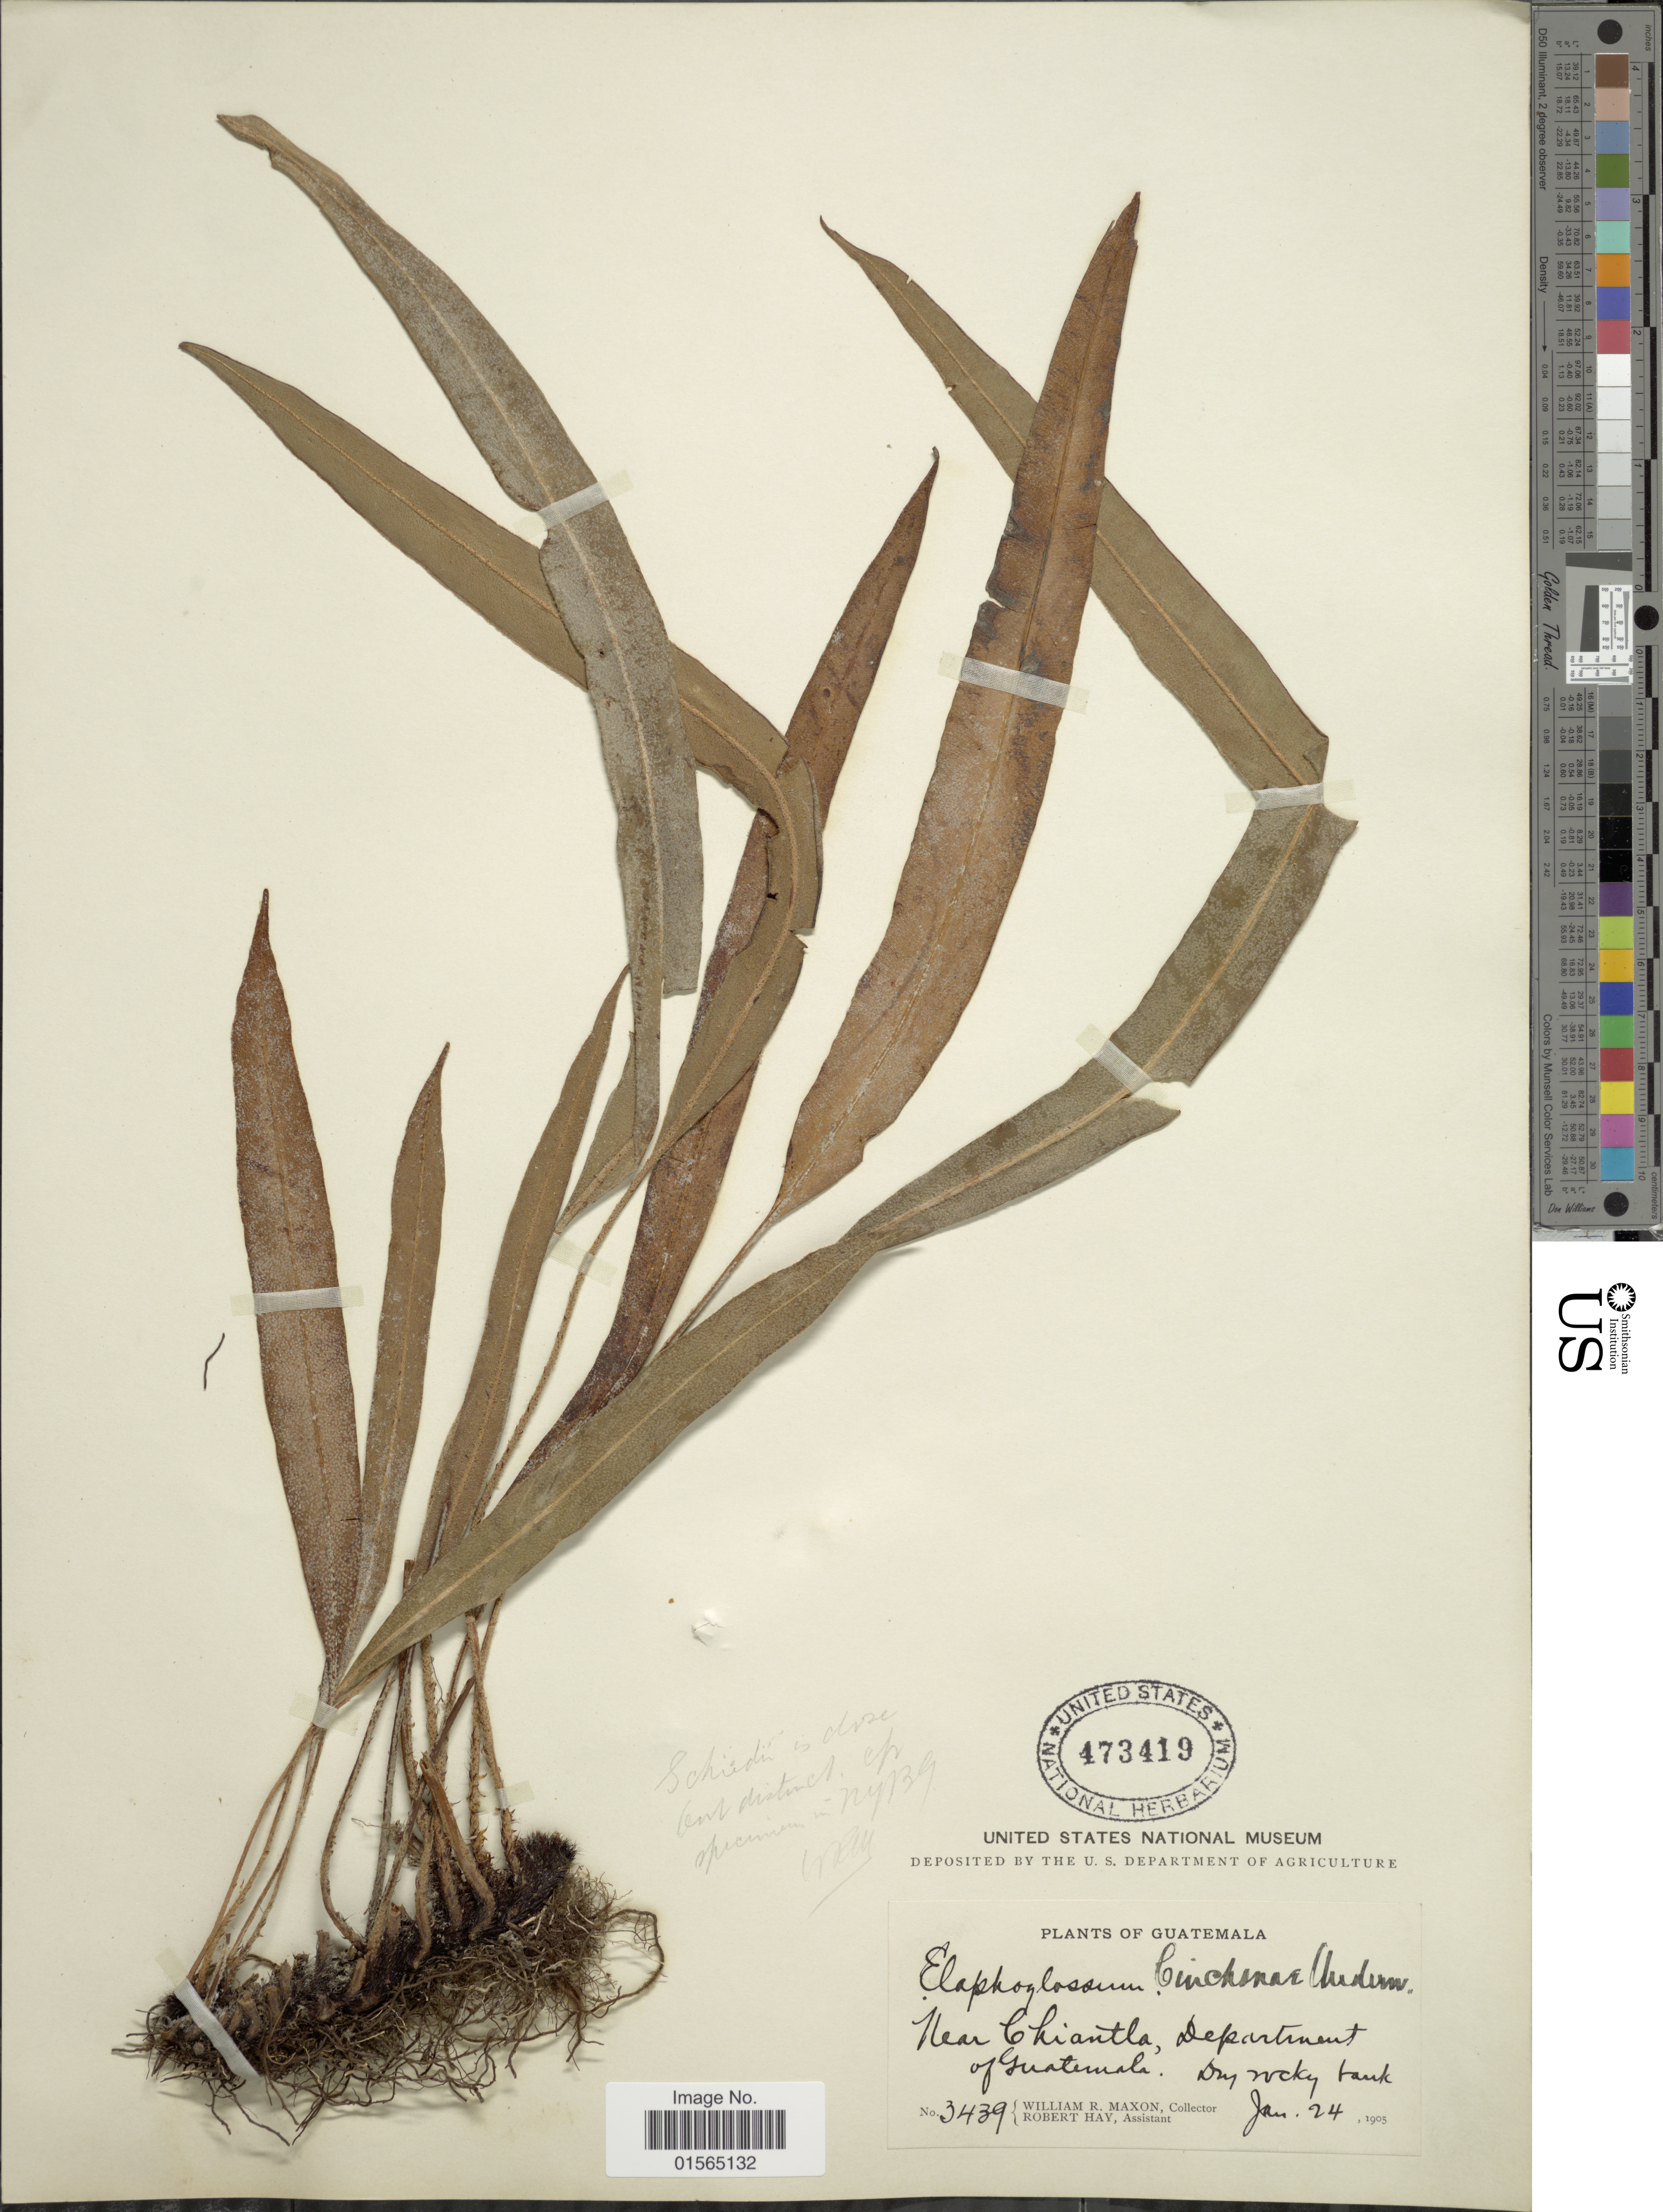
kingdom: Plantae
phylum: Tracheophyta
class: Polypodiopsida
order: Polypodiales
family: Dryopteridaceae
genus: Elaphoglossum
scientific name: Elaphoglossum tectum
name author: (Humb. & Bonpl.) Moore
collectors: W. R. Maxon & R. H. Hay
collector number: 3439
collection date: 1905-01-24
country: Guatemala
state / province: Guatemala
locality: Near Chiantla.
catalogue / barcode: US 473419